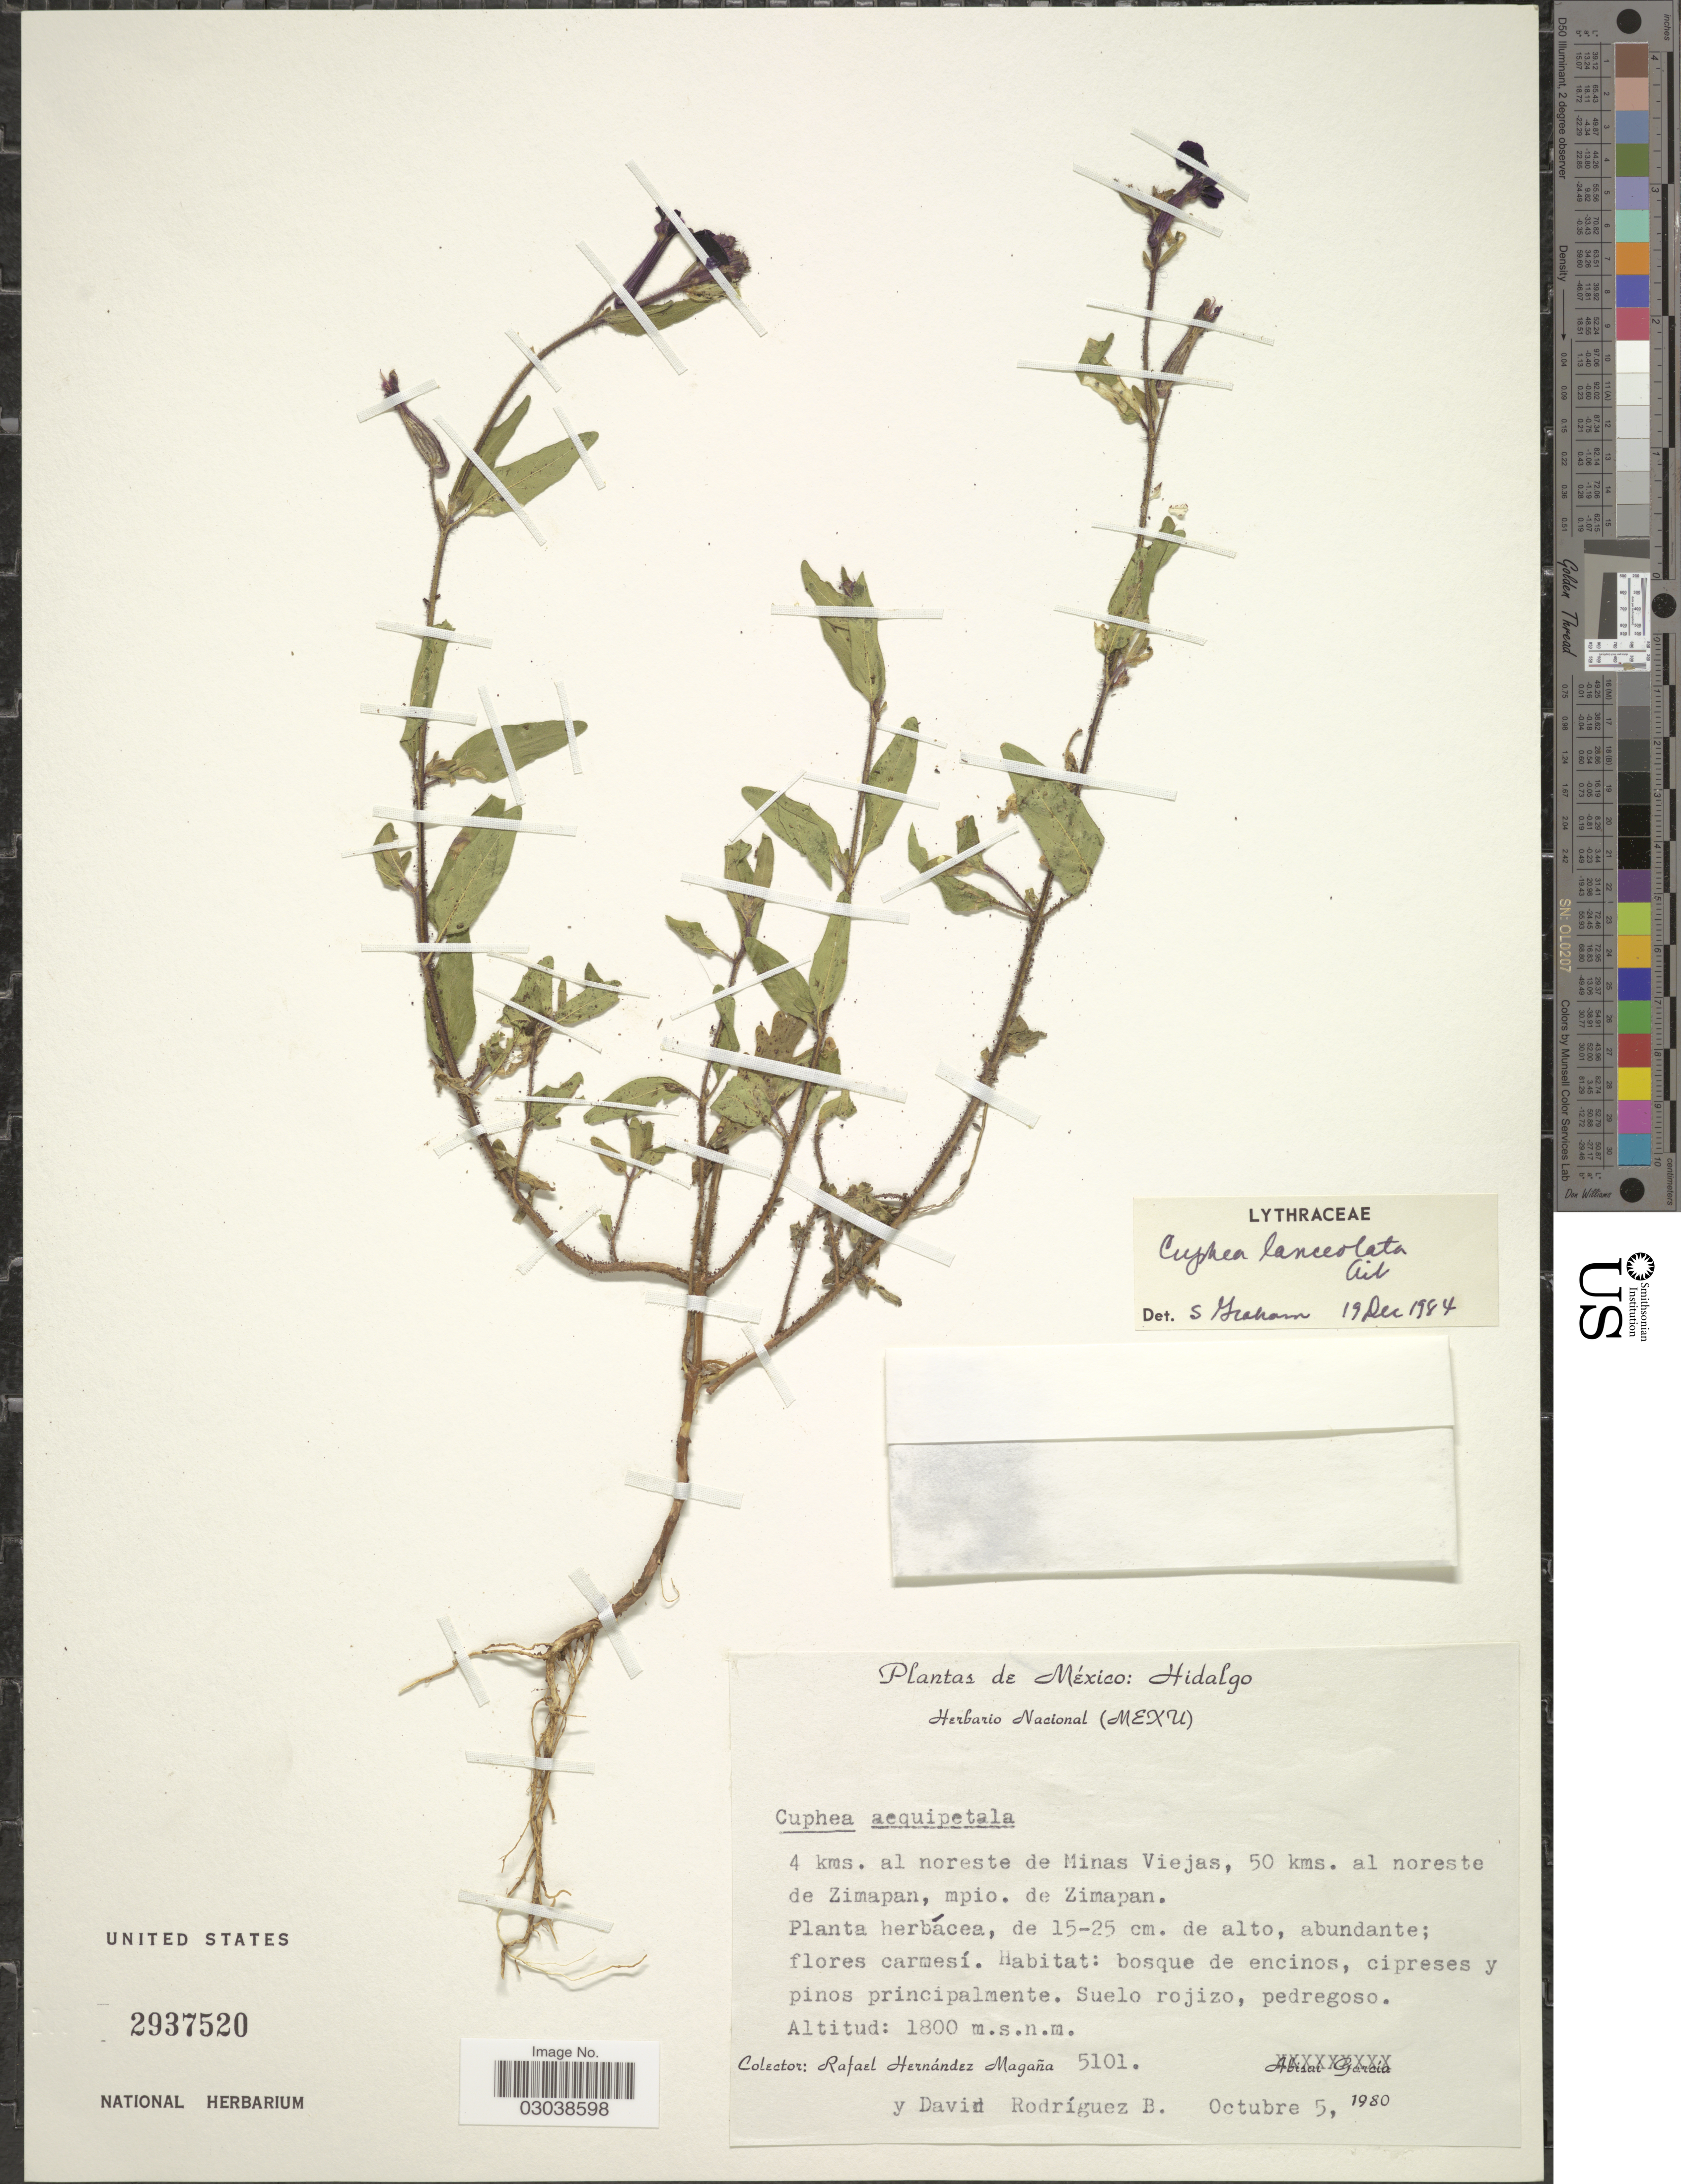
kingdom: Plantae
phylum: Tracheophyta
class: Magnoliopsida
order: Myrtales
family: Lythraceae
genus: Cuphea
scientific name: Cuphea lanceolata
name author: W.T. Aiton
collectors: R. Hernández-M. & D. Rodríguez B.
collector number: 5101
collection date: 1980-10-05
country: Mexico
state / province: Hidalgo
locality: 4 kms. al noreste de Minas Viejas, 50 kms. al noreste de Zimapan, mpio. de Zimapan.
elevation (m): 1800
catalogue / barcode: US 2937520